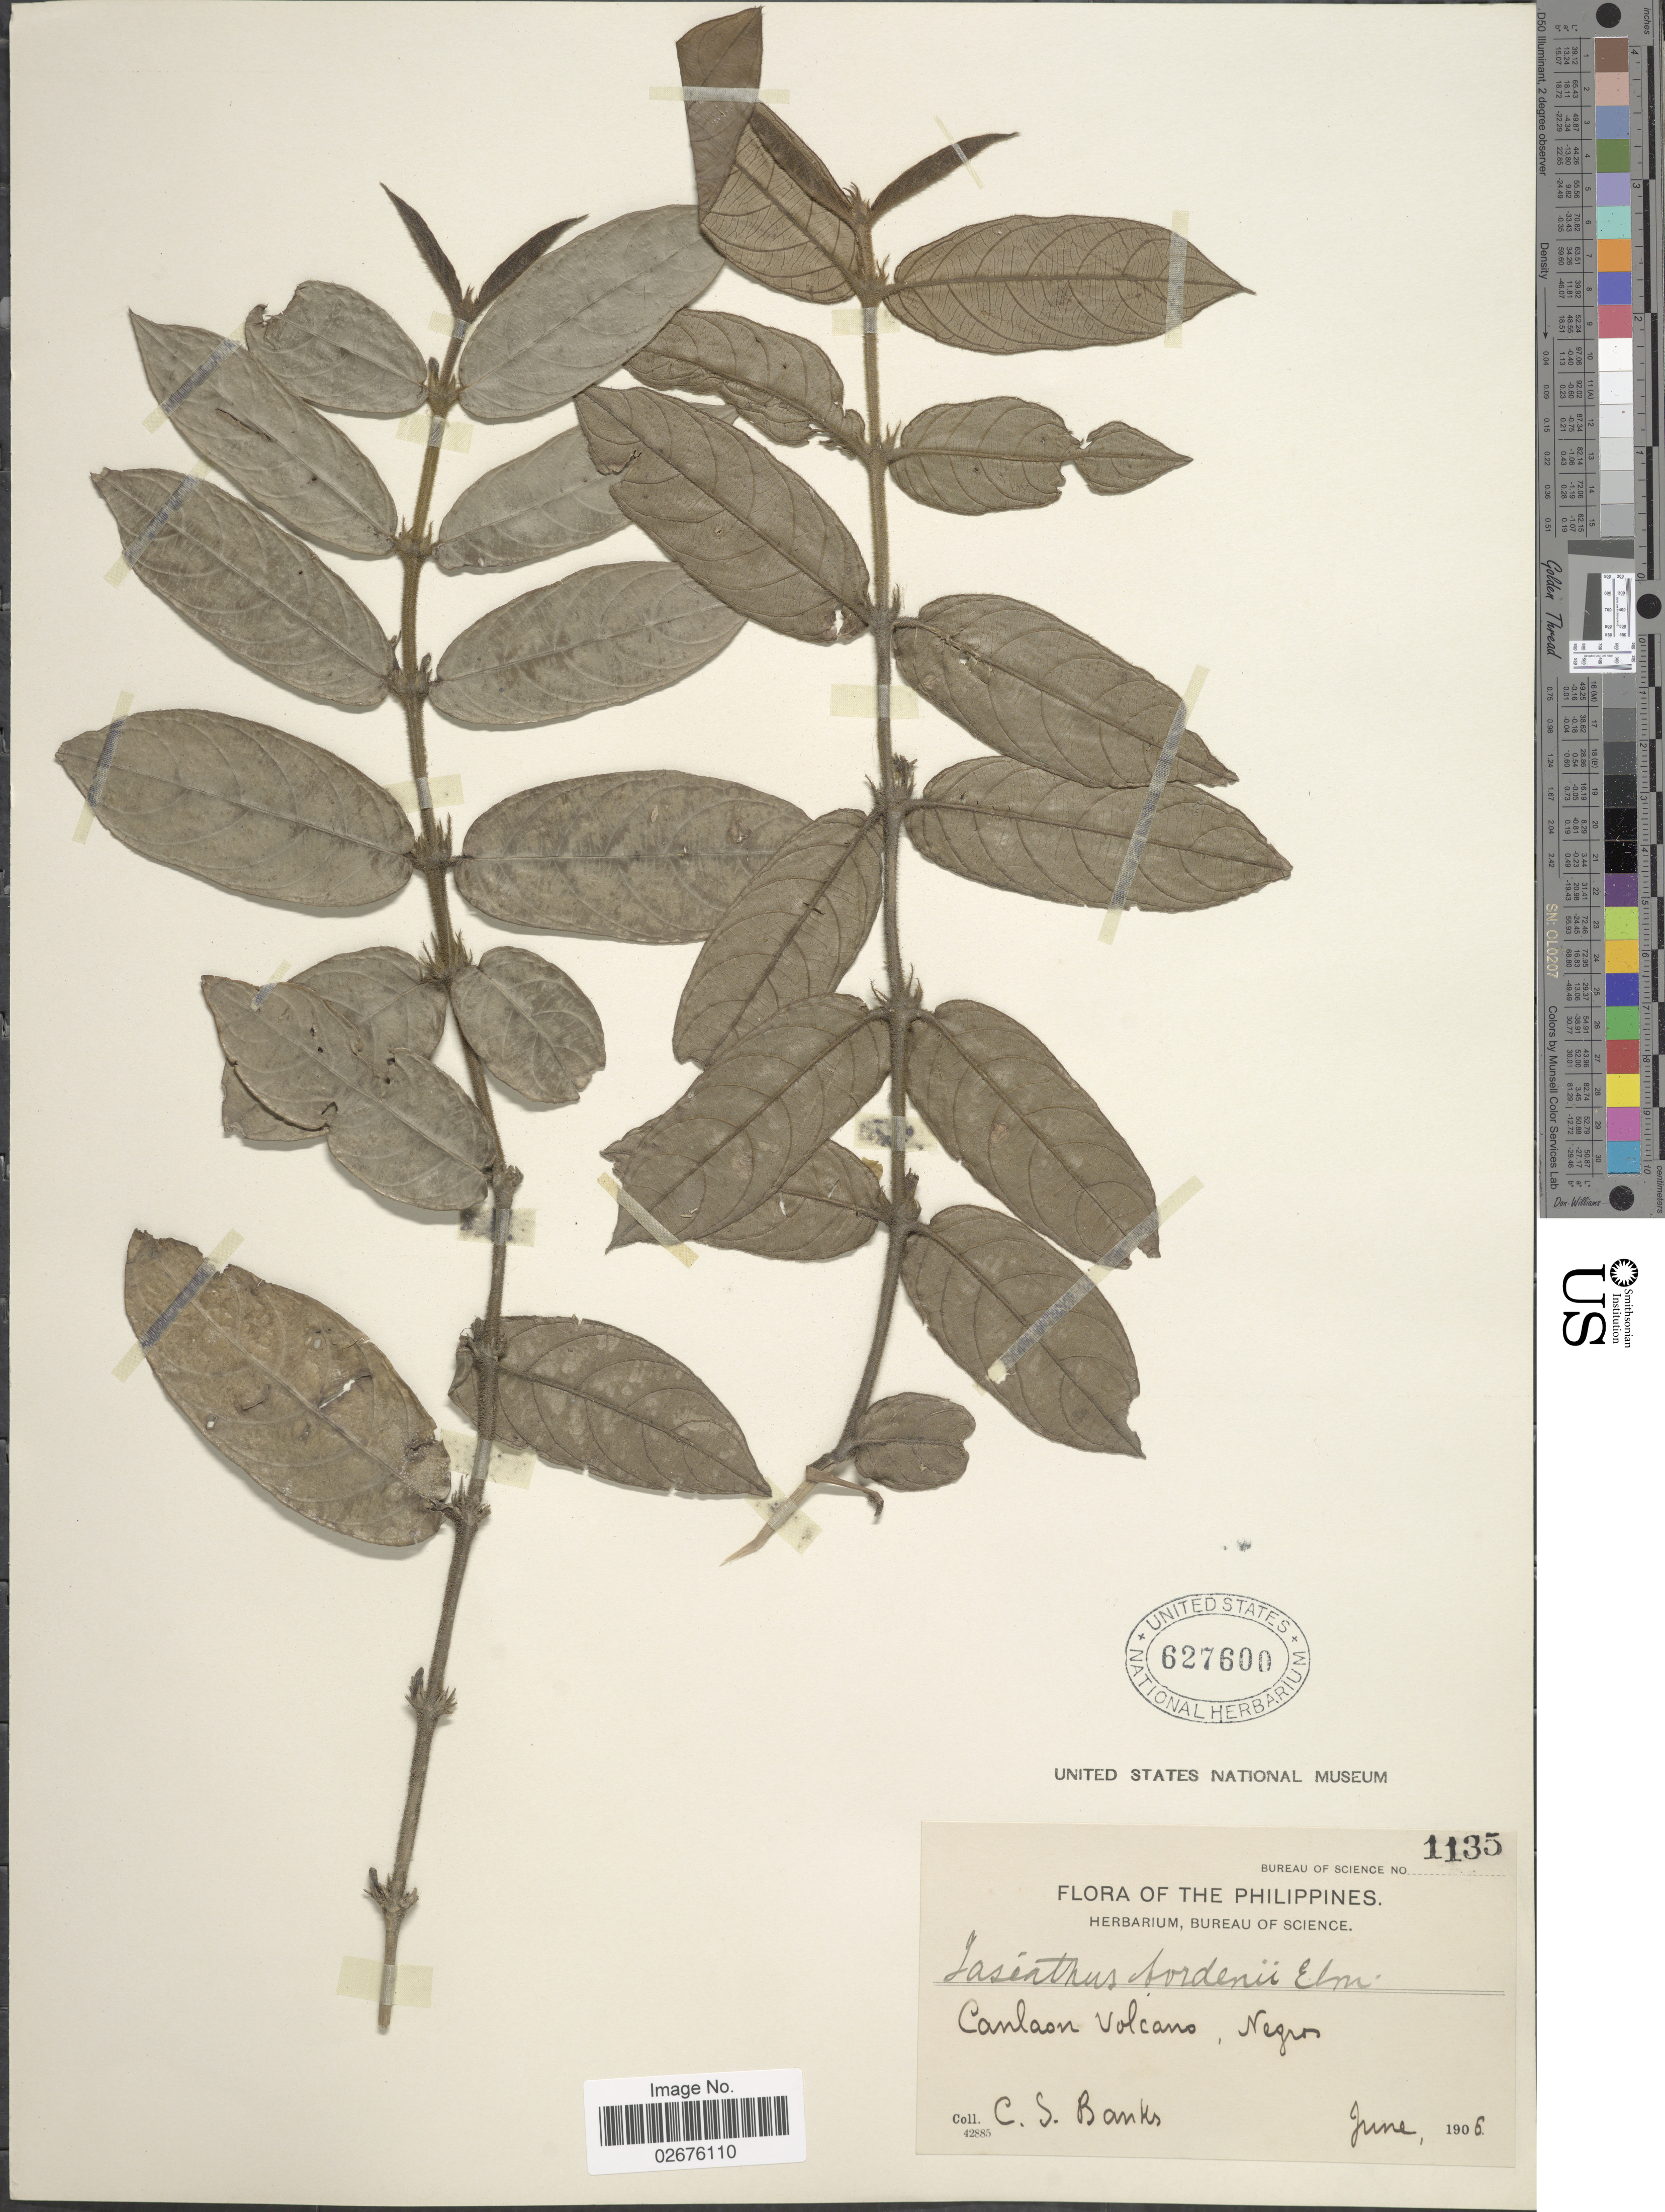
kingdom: Plantae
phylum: Tracheophyta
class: Magnoliopsida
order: Gentianales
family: Rubiaceae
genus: Lasianthus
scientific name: Lasianthus attenuatus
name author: Jack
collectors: C. Banks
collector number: Bureau of Science 1135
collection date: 1906-06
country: Philippines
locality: Canlaon Volcano, Negros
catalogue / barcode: US 627600